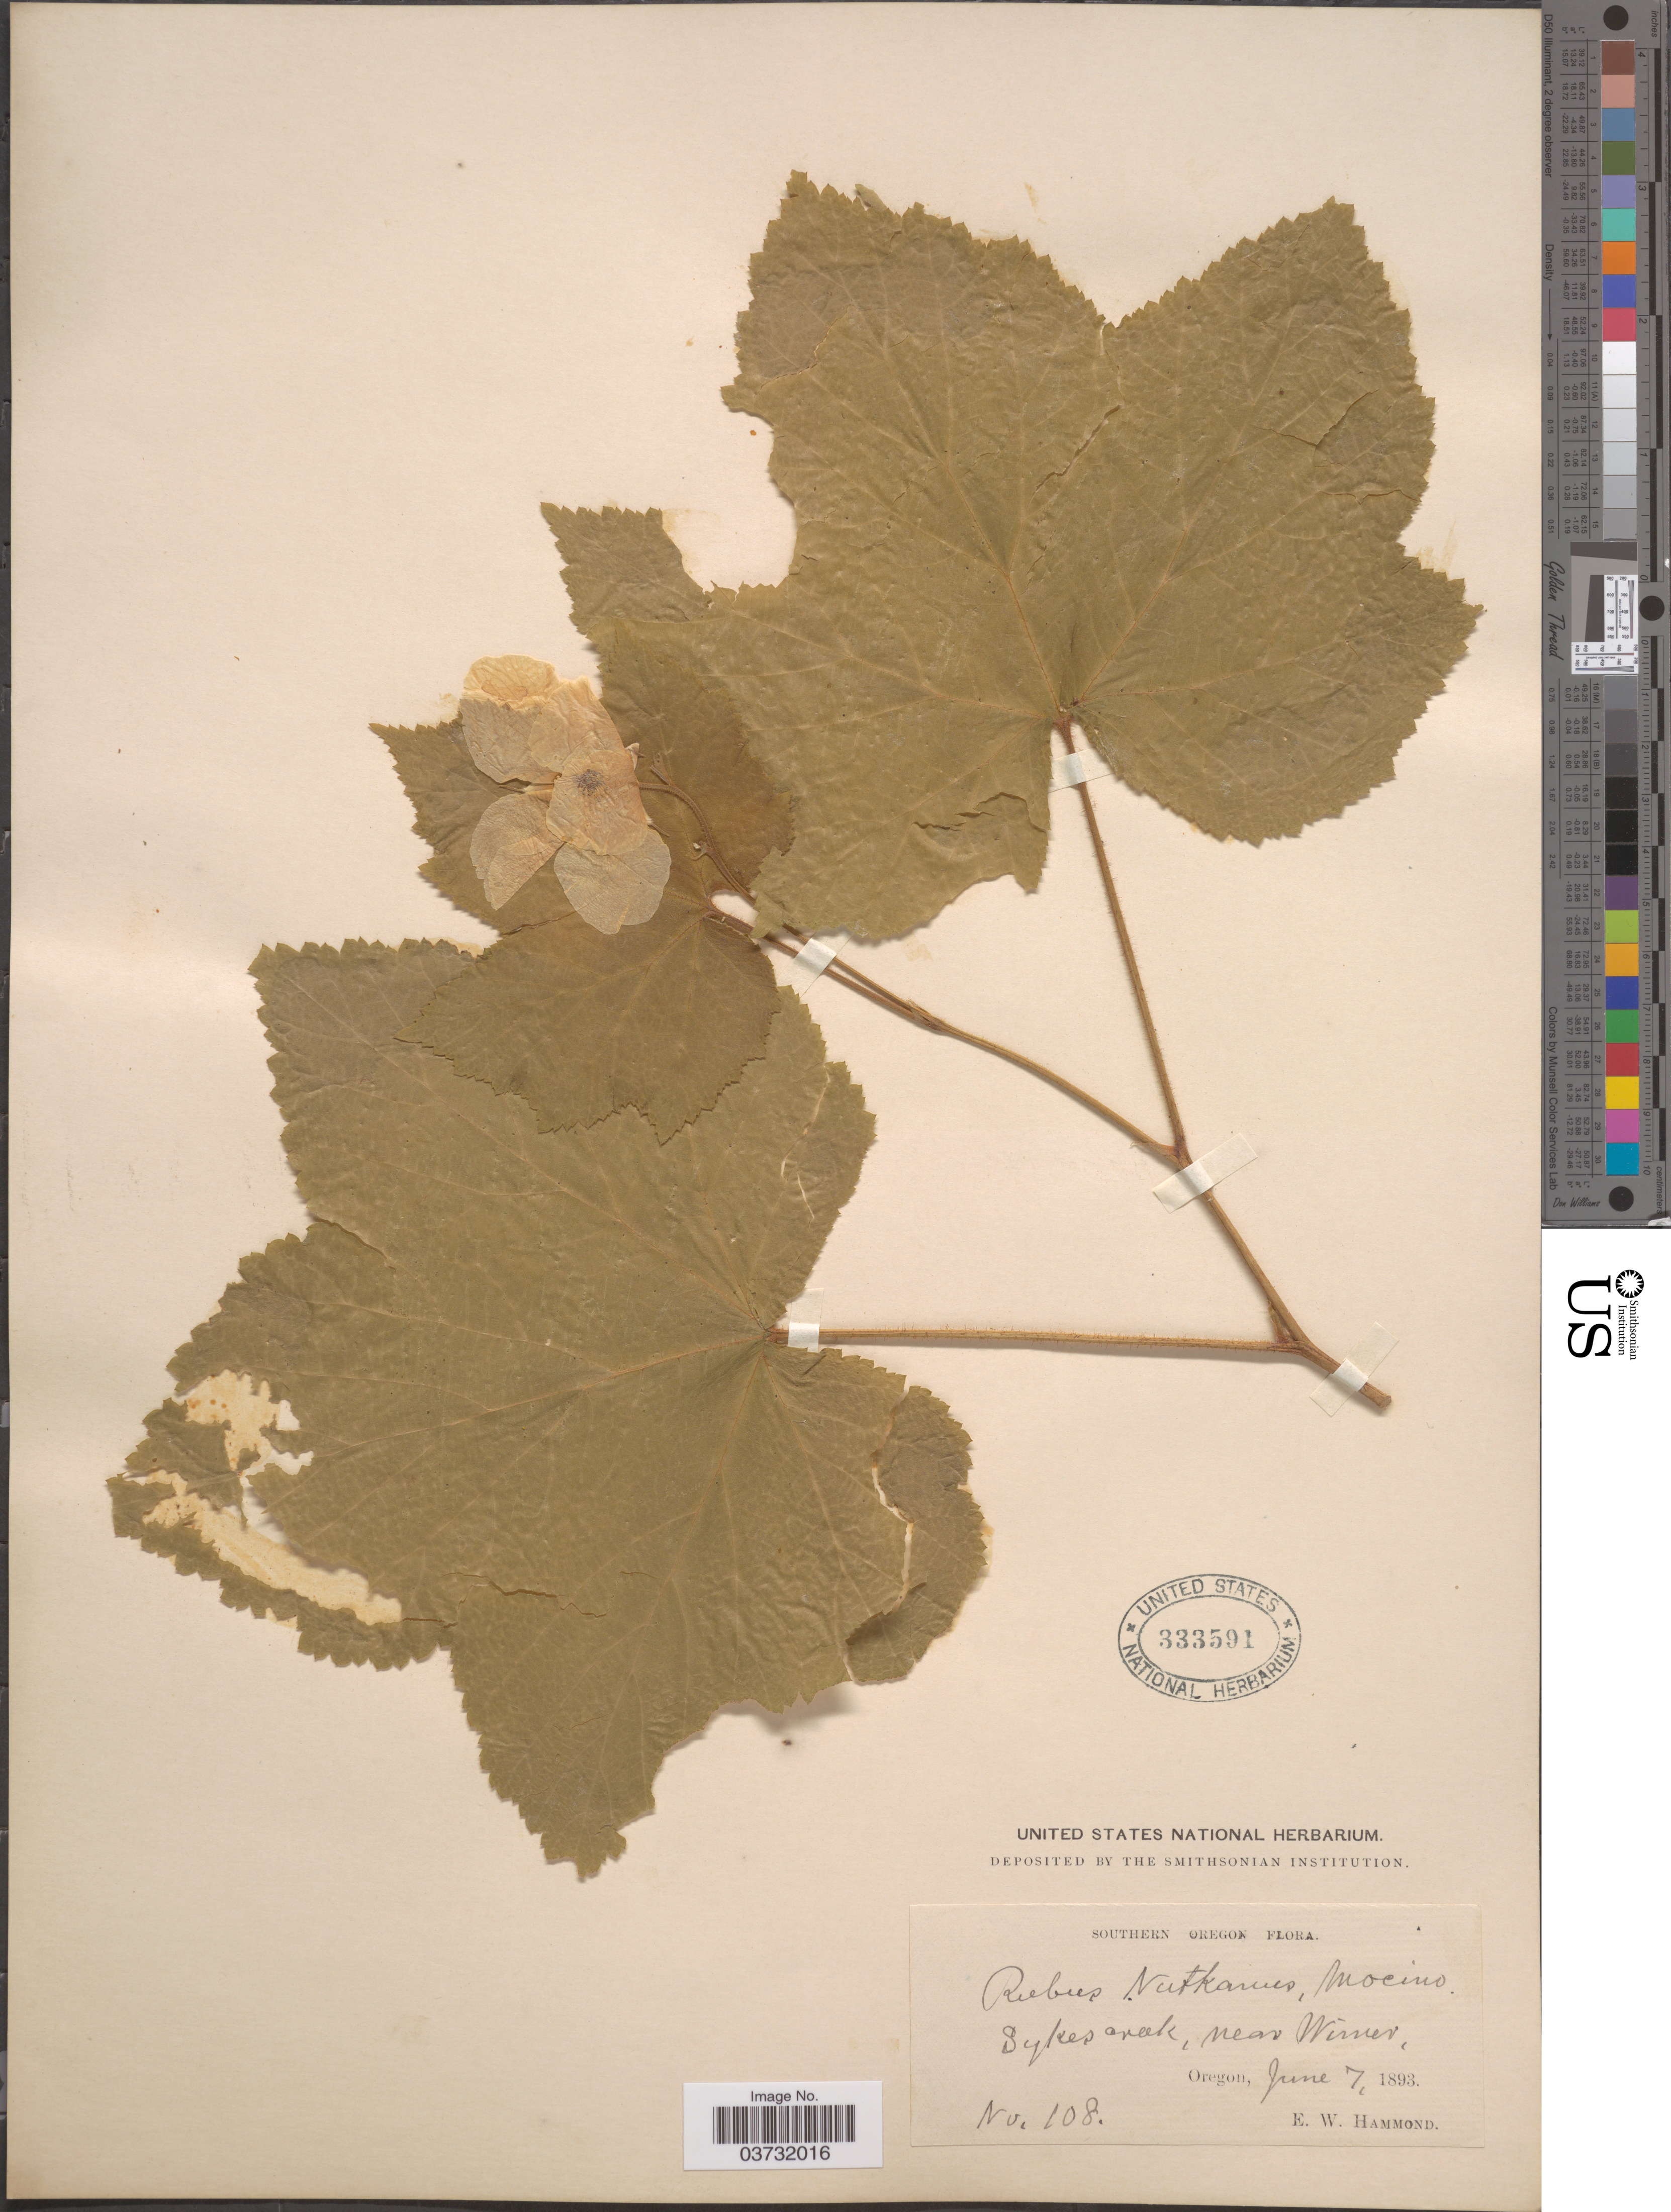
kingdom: Plantae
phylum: Tracheophyta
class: Magnoliopsida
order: Rosales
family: Rosaceae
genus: Rubus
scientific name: Rubus parviflorus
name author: Nutt.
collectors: E. Hammond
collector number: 108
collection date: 1893-06-07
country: United States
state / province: Oregon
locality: Sykes Creek, near Wimer.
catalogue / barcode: US 333591